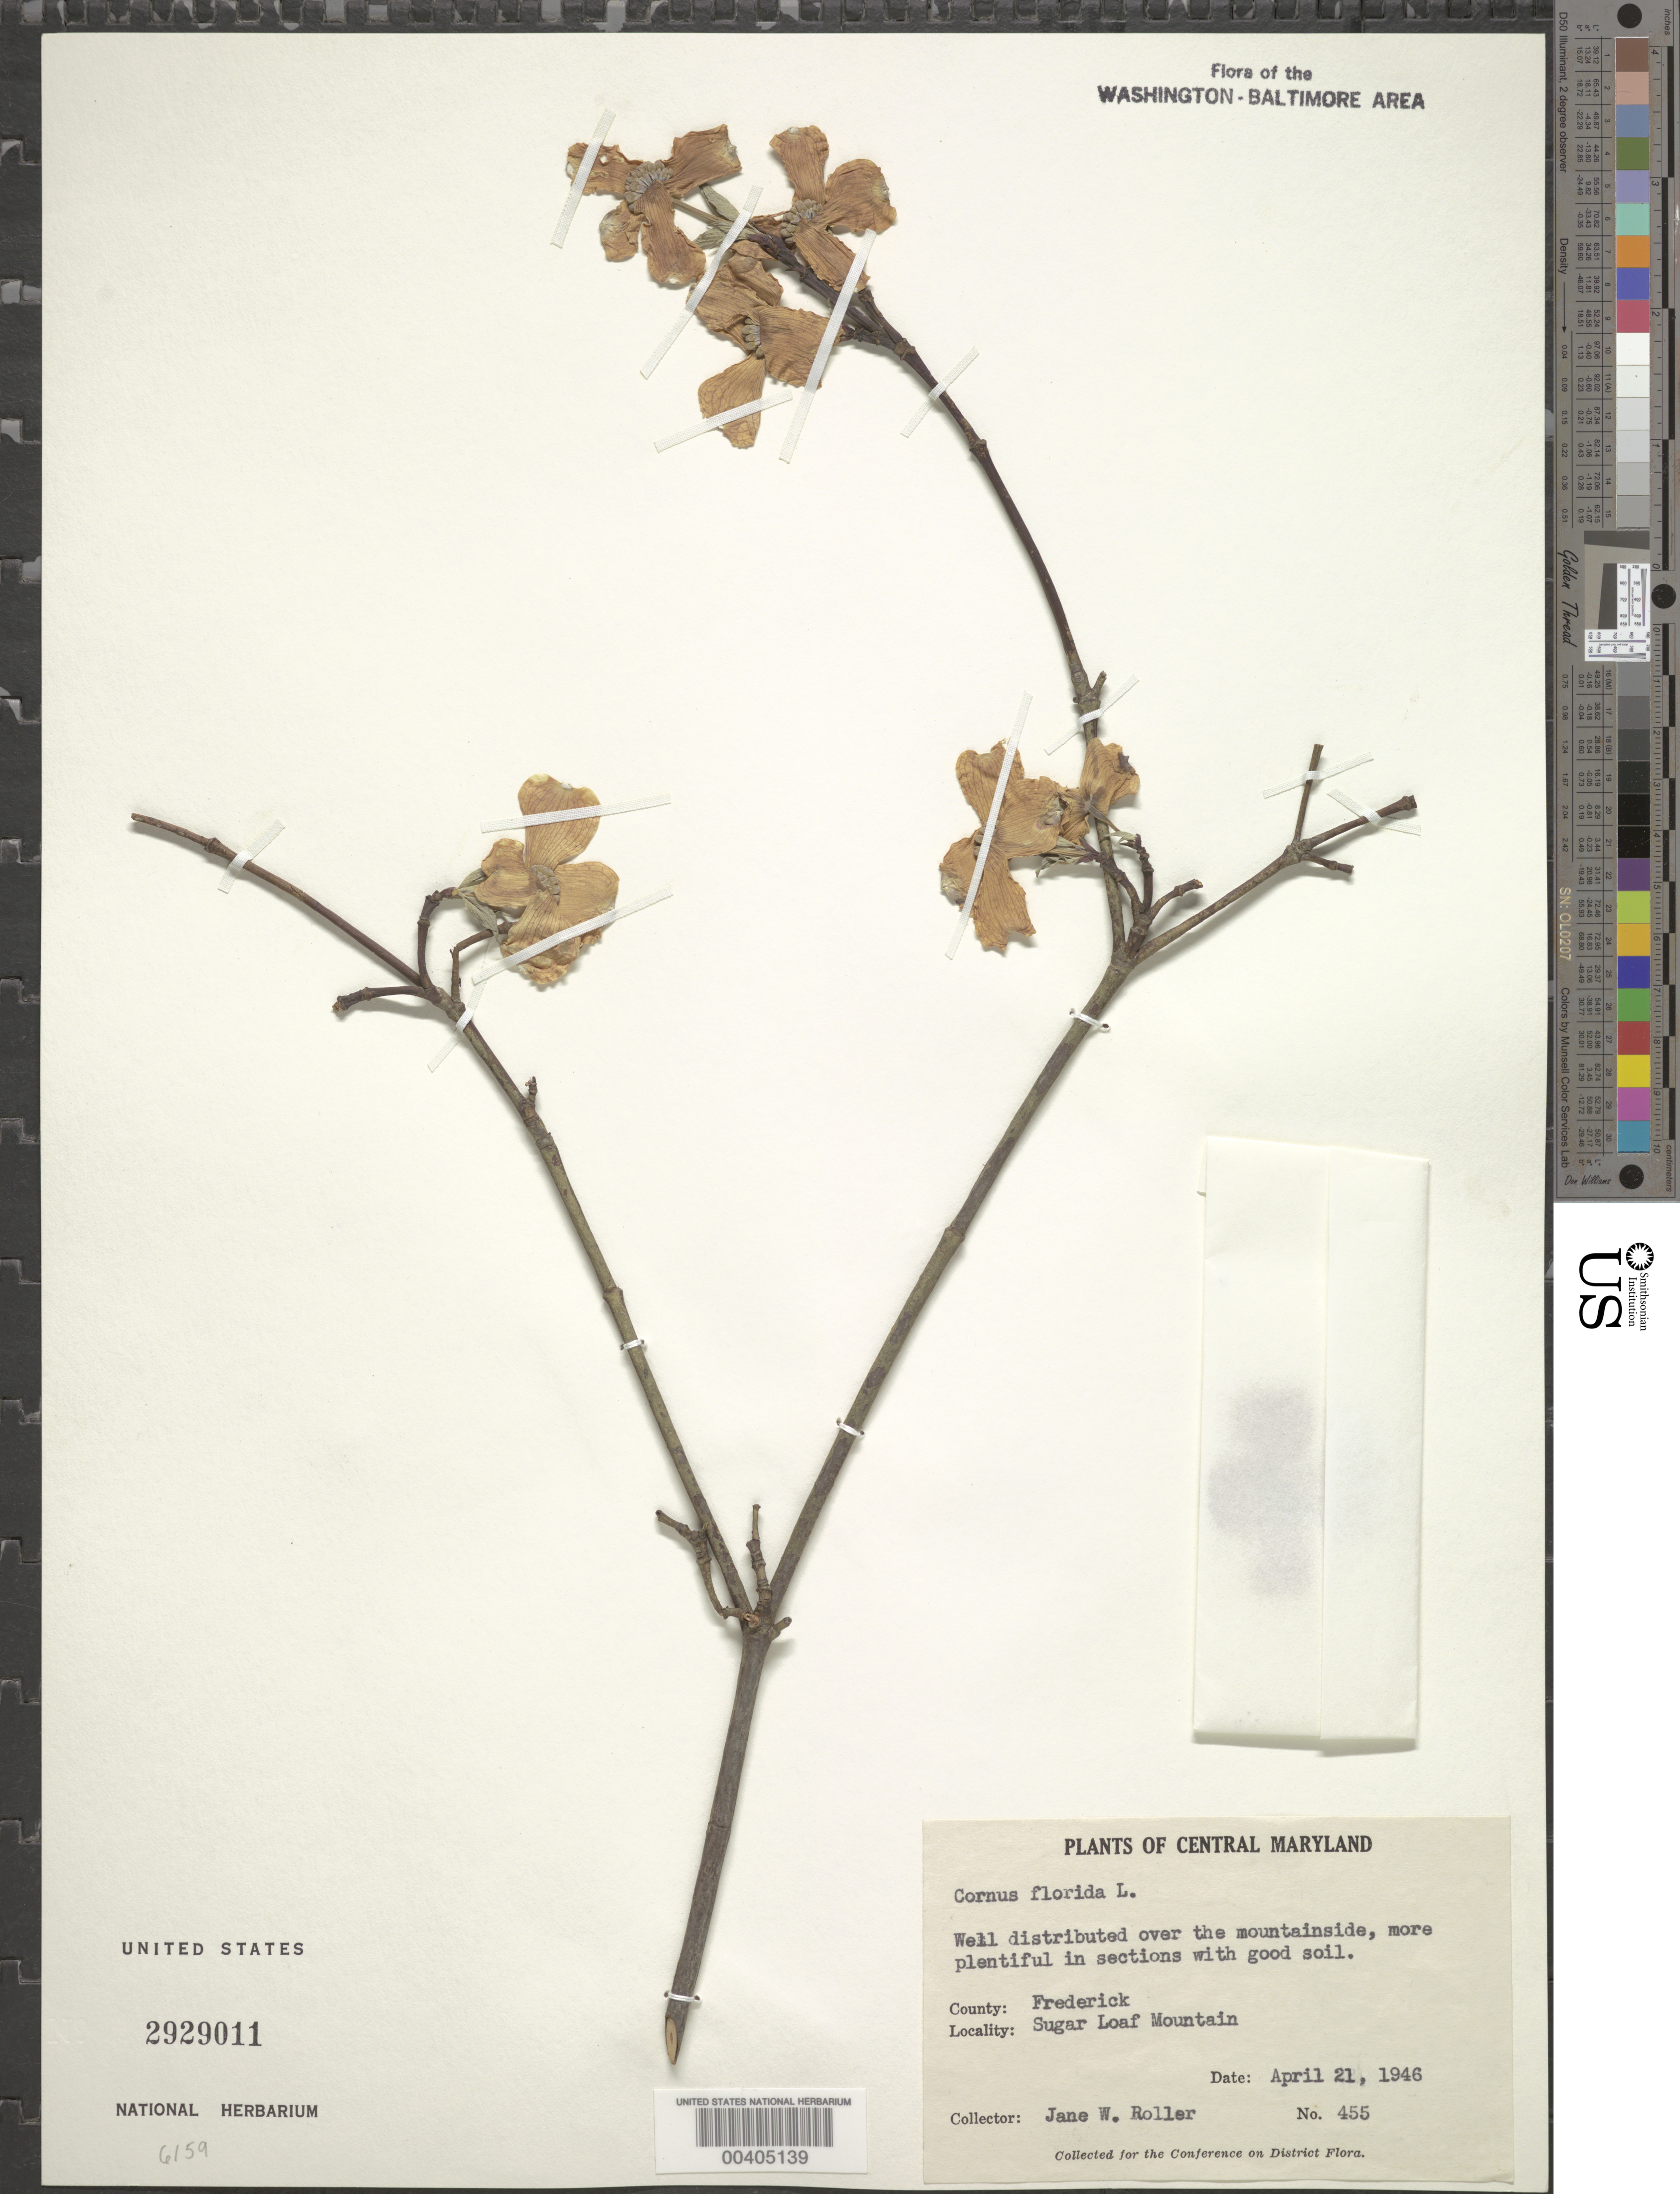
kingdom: Plantae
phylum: Tracheophyta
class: Magnoliopsida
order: Cornales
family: Cornaceae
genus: Cornus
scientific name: Cornus florida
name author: L.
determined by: Leonard, Emery C., (US)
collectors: J. W. Roller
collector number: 455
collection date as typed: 21 Apr 1946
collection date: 1946-04-21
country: United States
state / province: Maryland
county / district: Frederick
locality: Sugar Loaf Mountain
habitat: Mountainside, good soil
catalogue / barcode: US 2929011